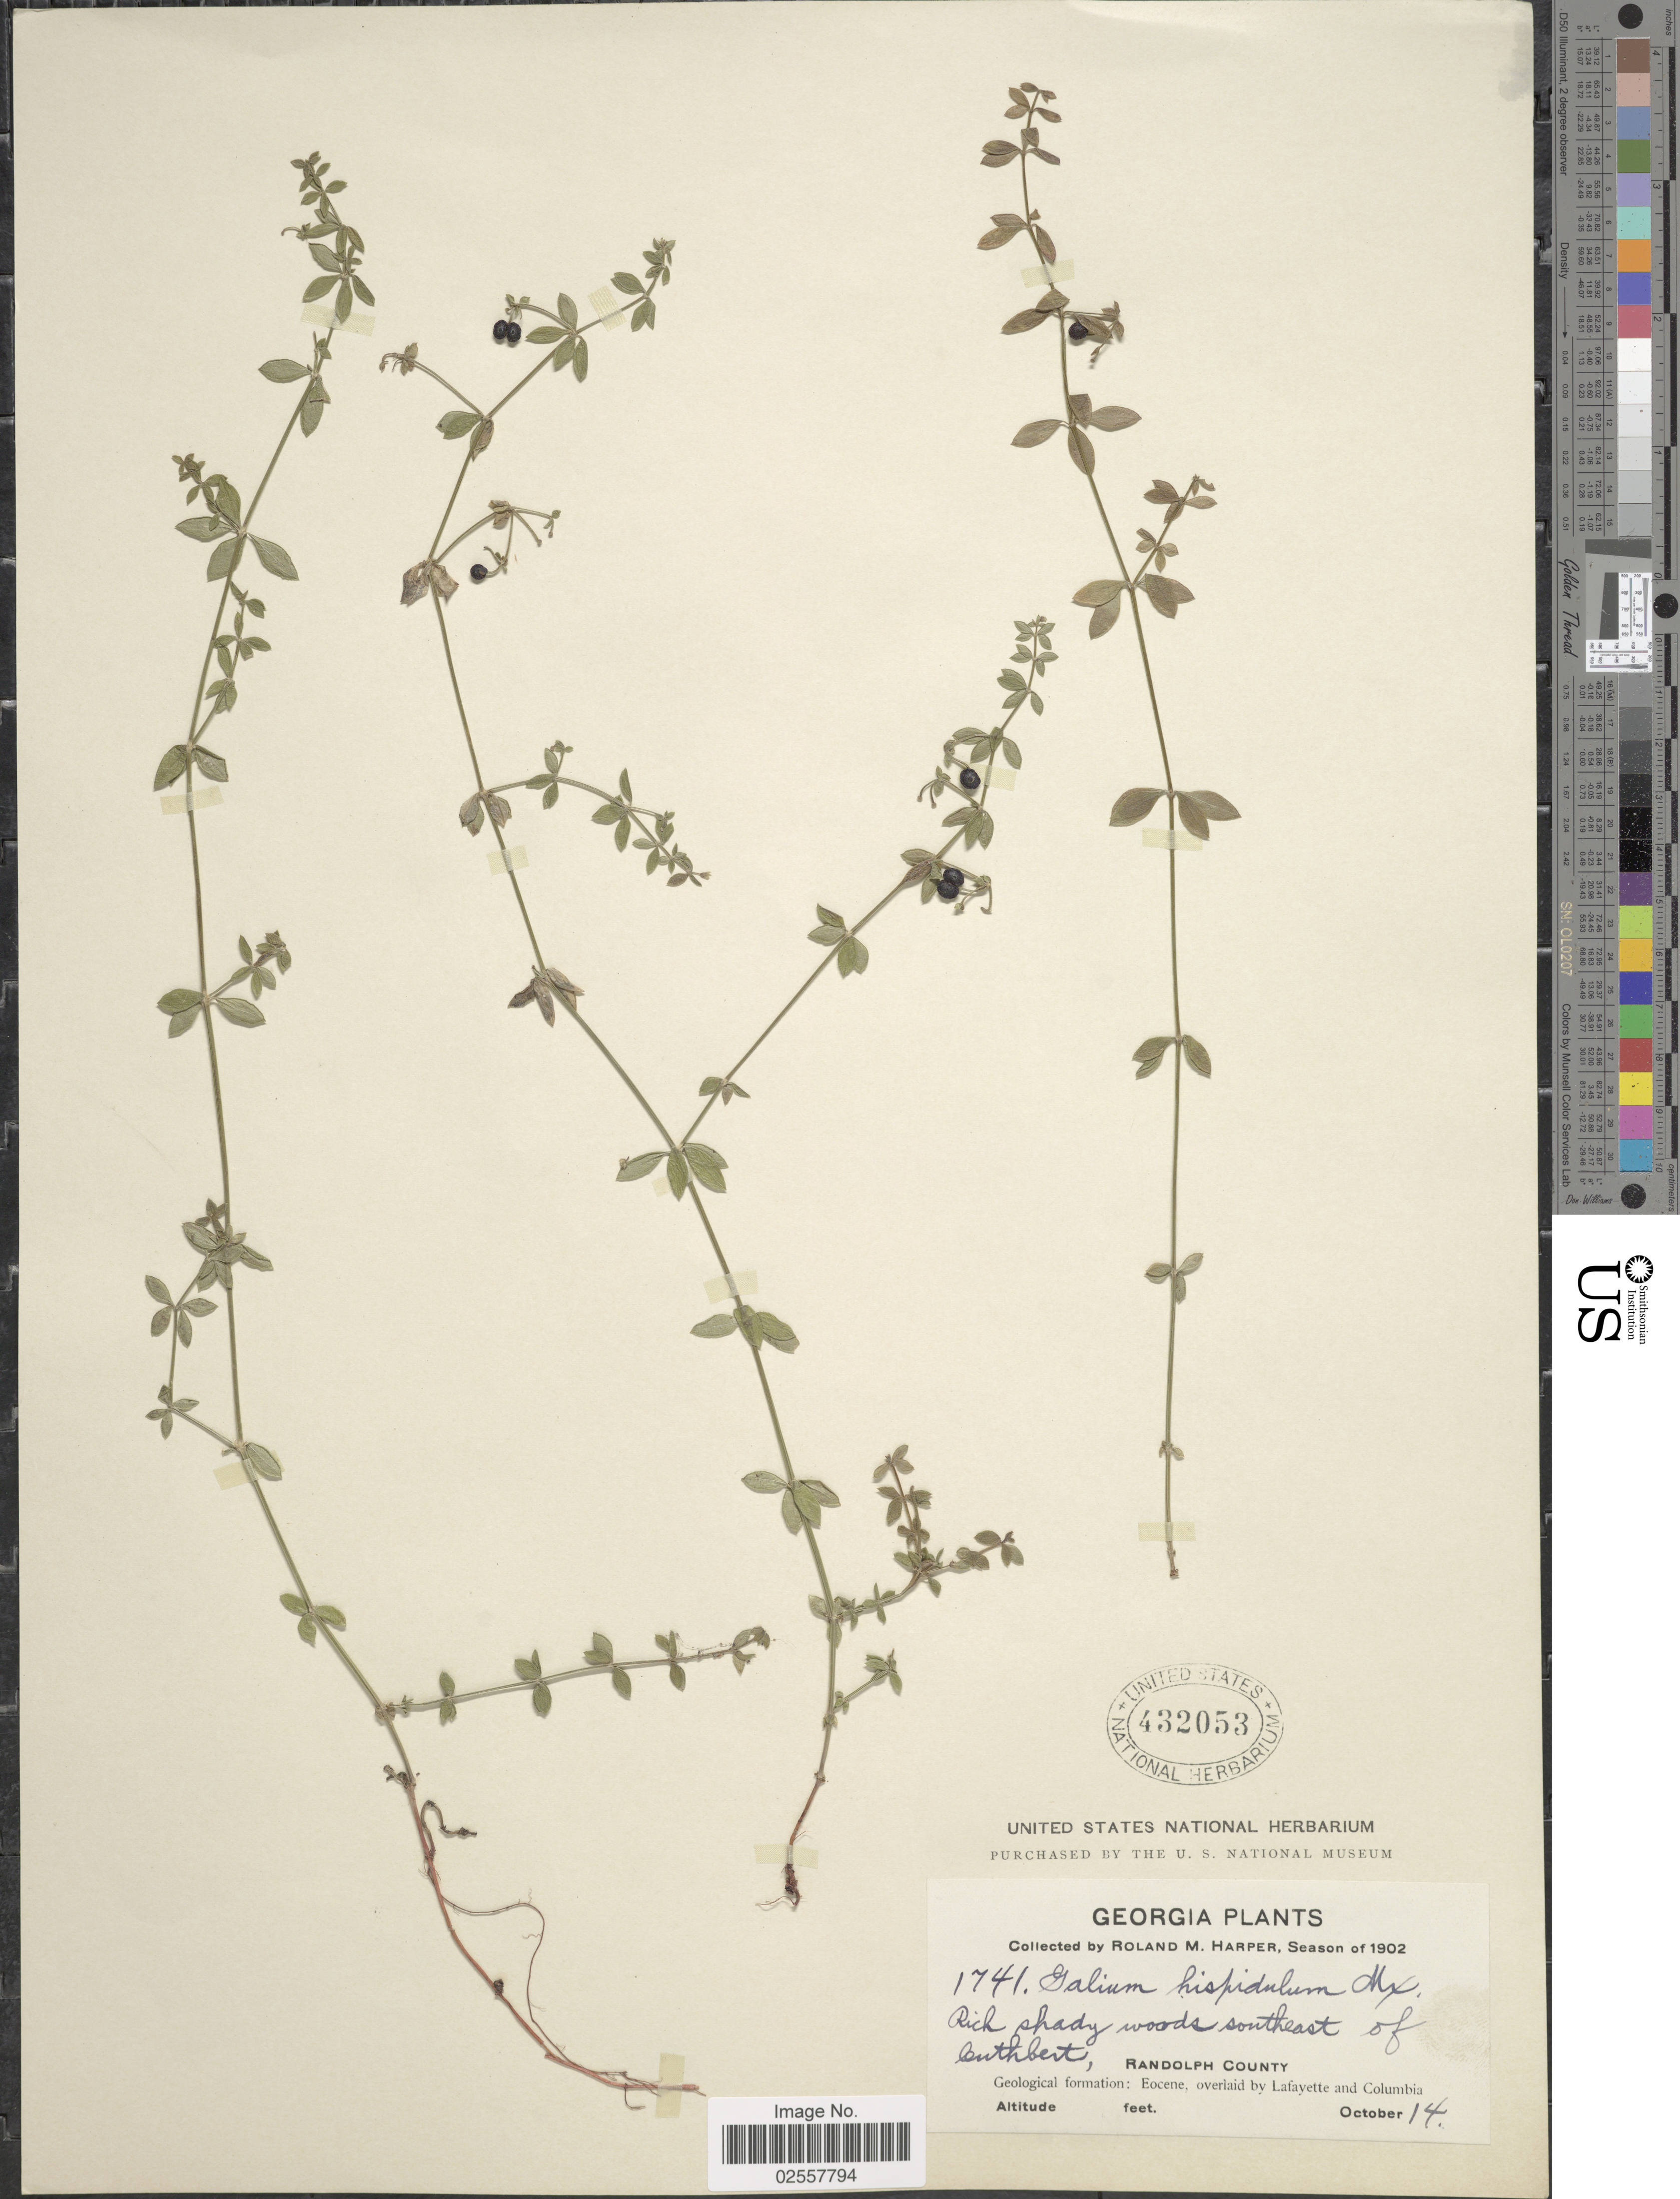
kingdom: Plantae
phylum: Tracheophyta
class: Magnoliopsida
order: Gentianales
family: Rubiaceae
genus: Galium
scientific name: Galium hispidulum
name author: Michx.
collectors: R. M. Harper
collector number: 1741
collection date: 1902-10-14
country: United States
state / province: Georgia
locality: Rich shady woods southeast of Cuthbert, Randolph County. Geological formation: Eocene, overlaid by Lafayette and Colombia.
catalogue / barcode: US 432053